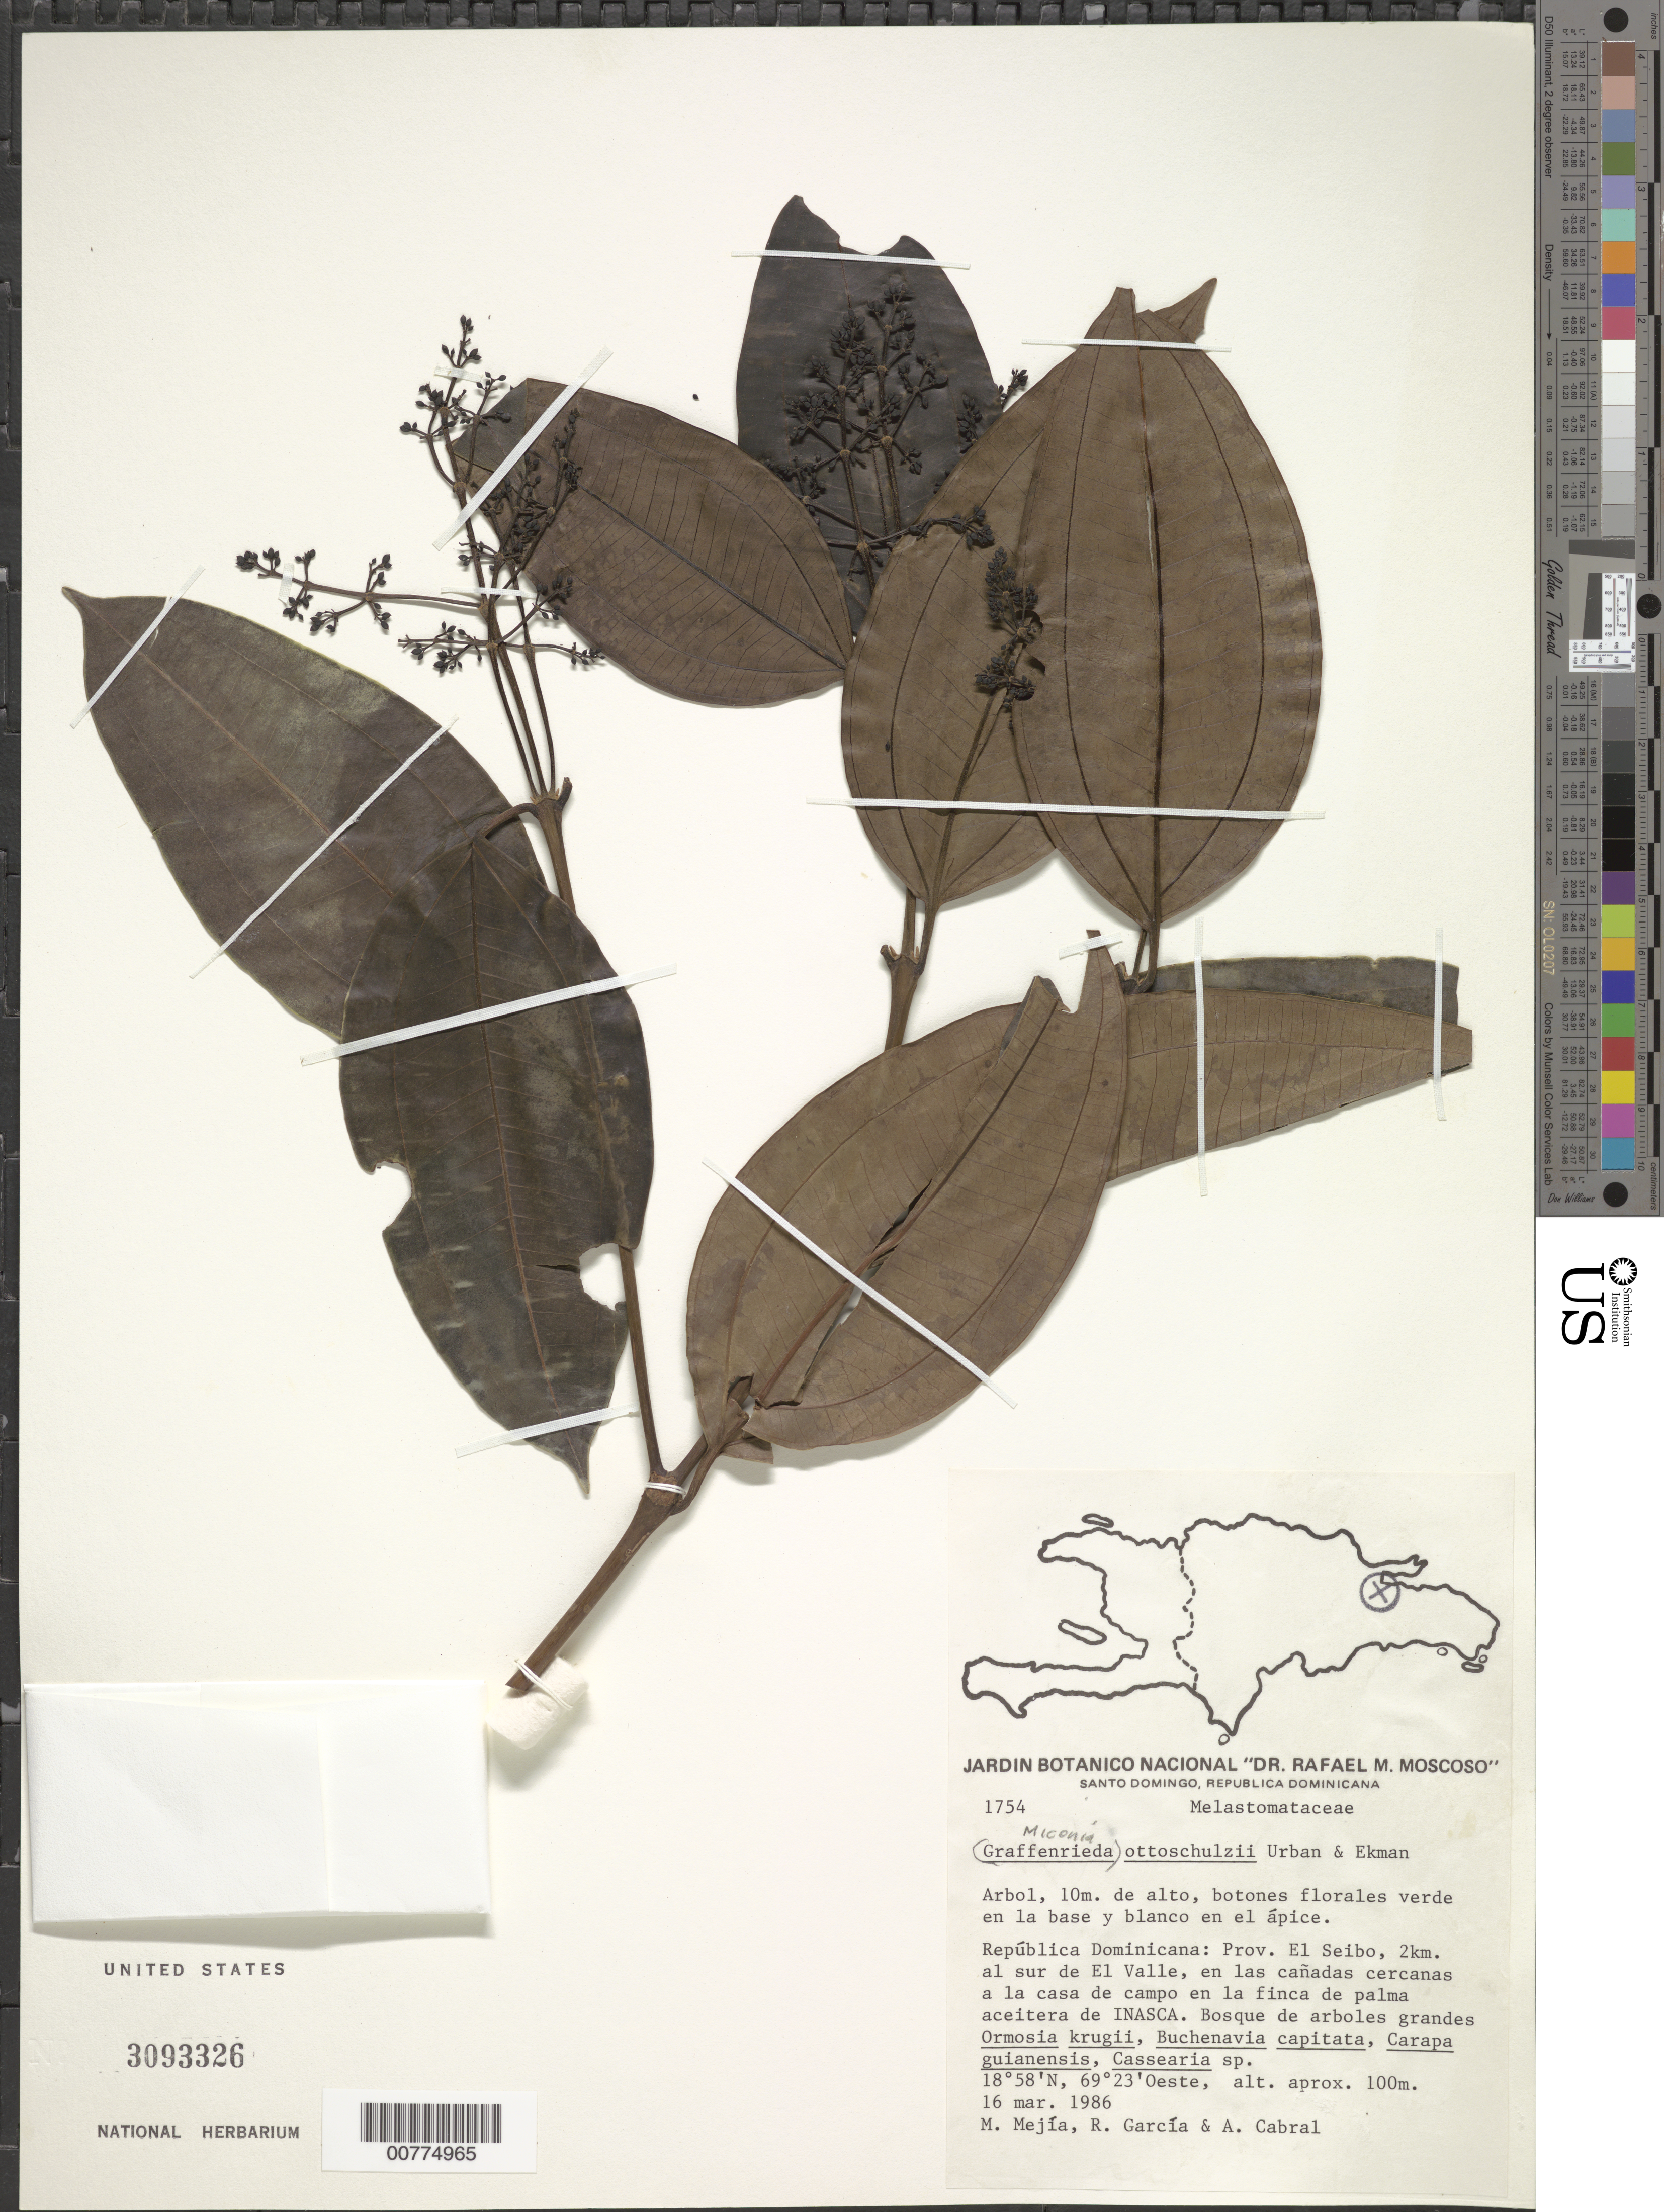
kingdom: Plantae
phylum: Tracheophyta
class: Magnoliopsida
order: Myrtales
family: Melastomataceae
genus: Graffenrieda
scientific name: Graffenrieda ottoschulzii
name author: (Urb. & Ekman) Urb.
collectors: M. Mejia, R. G. García & A. Cabral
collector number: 1754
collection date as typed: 16 Mar 1986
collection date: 1986-03-16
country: Dominican Republic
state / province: El Seibo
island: Hispaniola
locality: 2 km S of El Valle, in glen close to the country house in the "oily palm" property of Inasca.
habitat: Big trees forest, Ormosia krugii, Buchenavia capitata, Carapa guianensis, Cassearia sp.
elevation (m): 100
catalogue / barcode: US 3093326